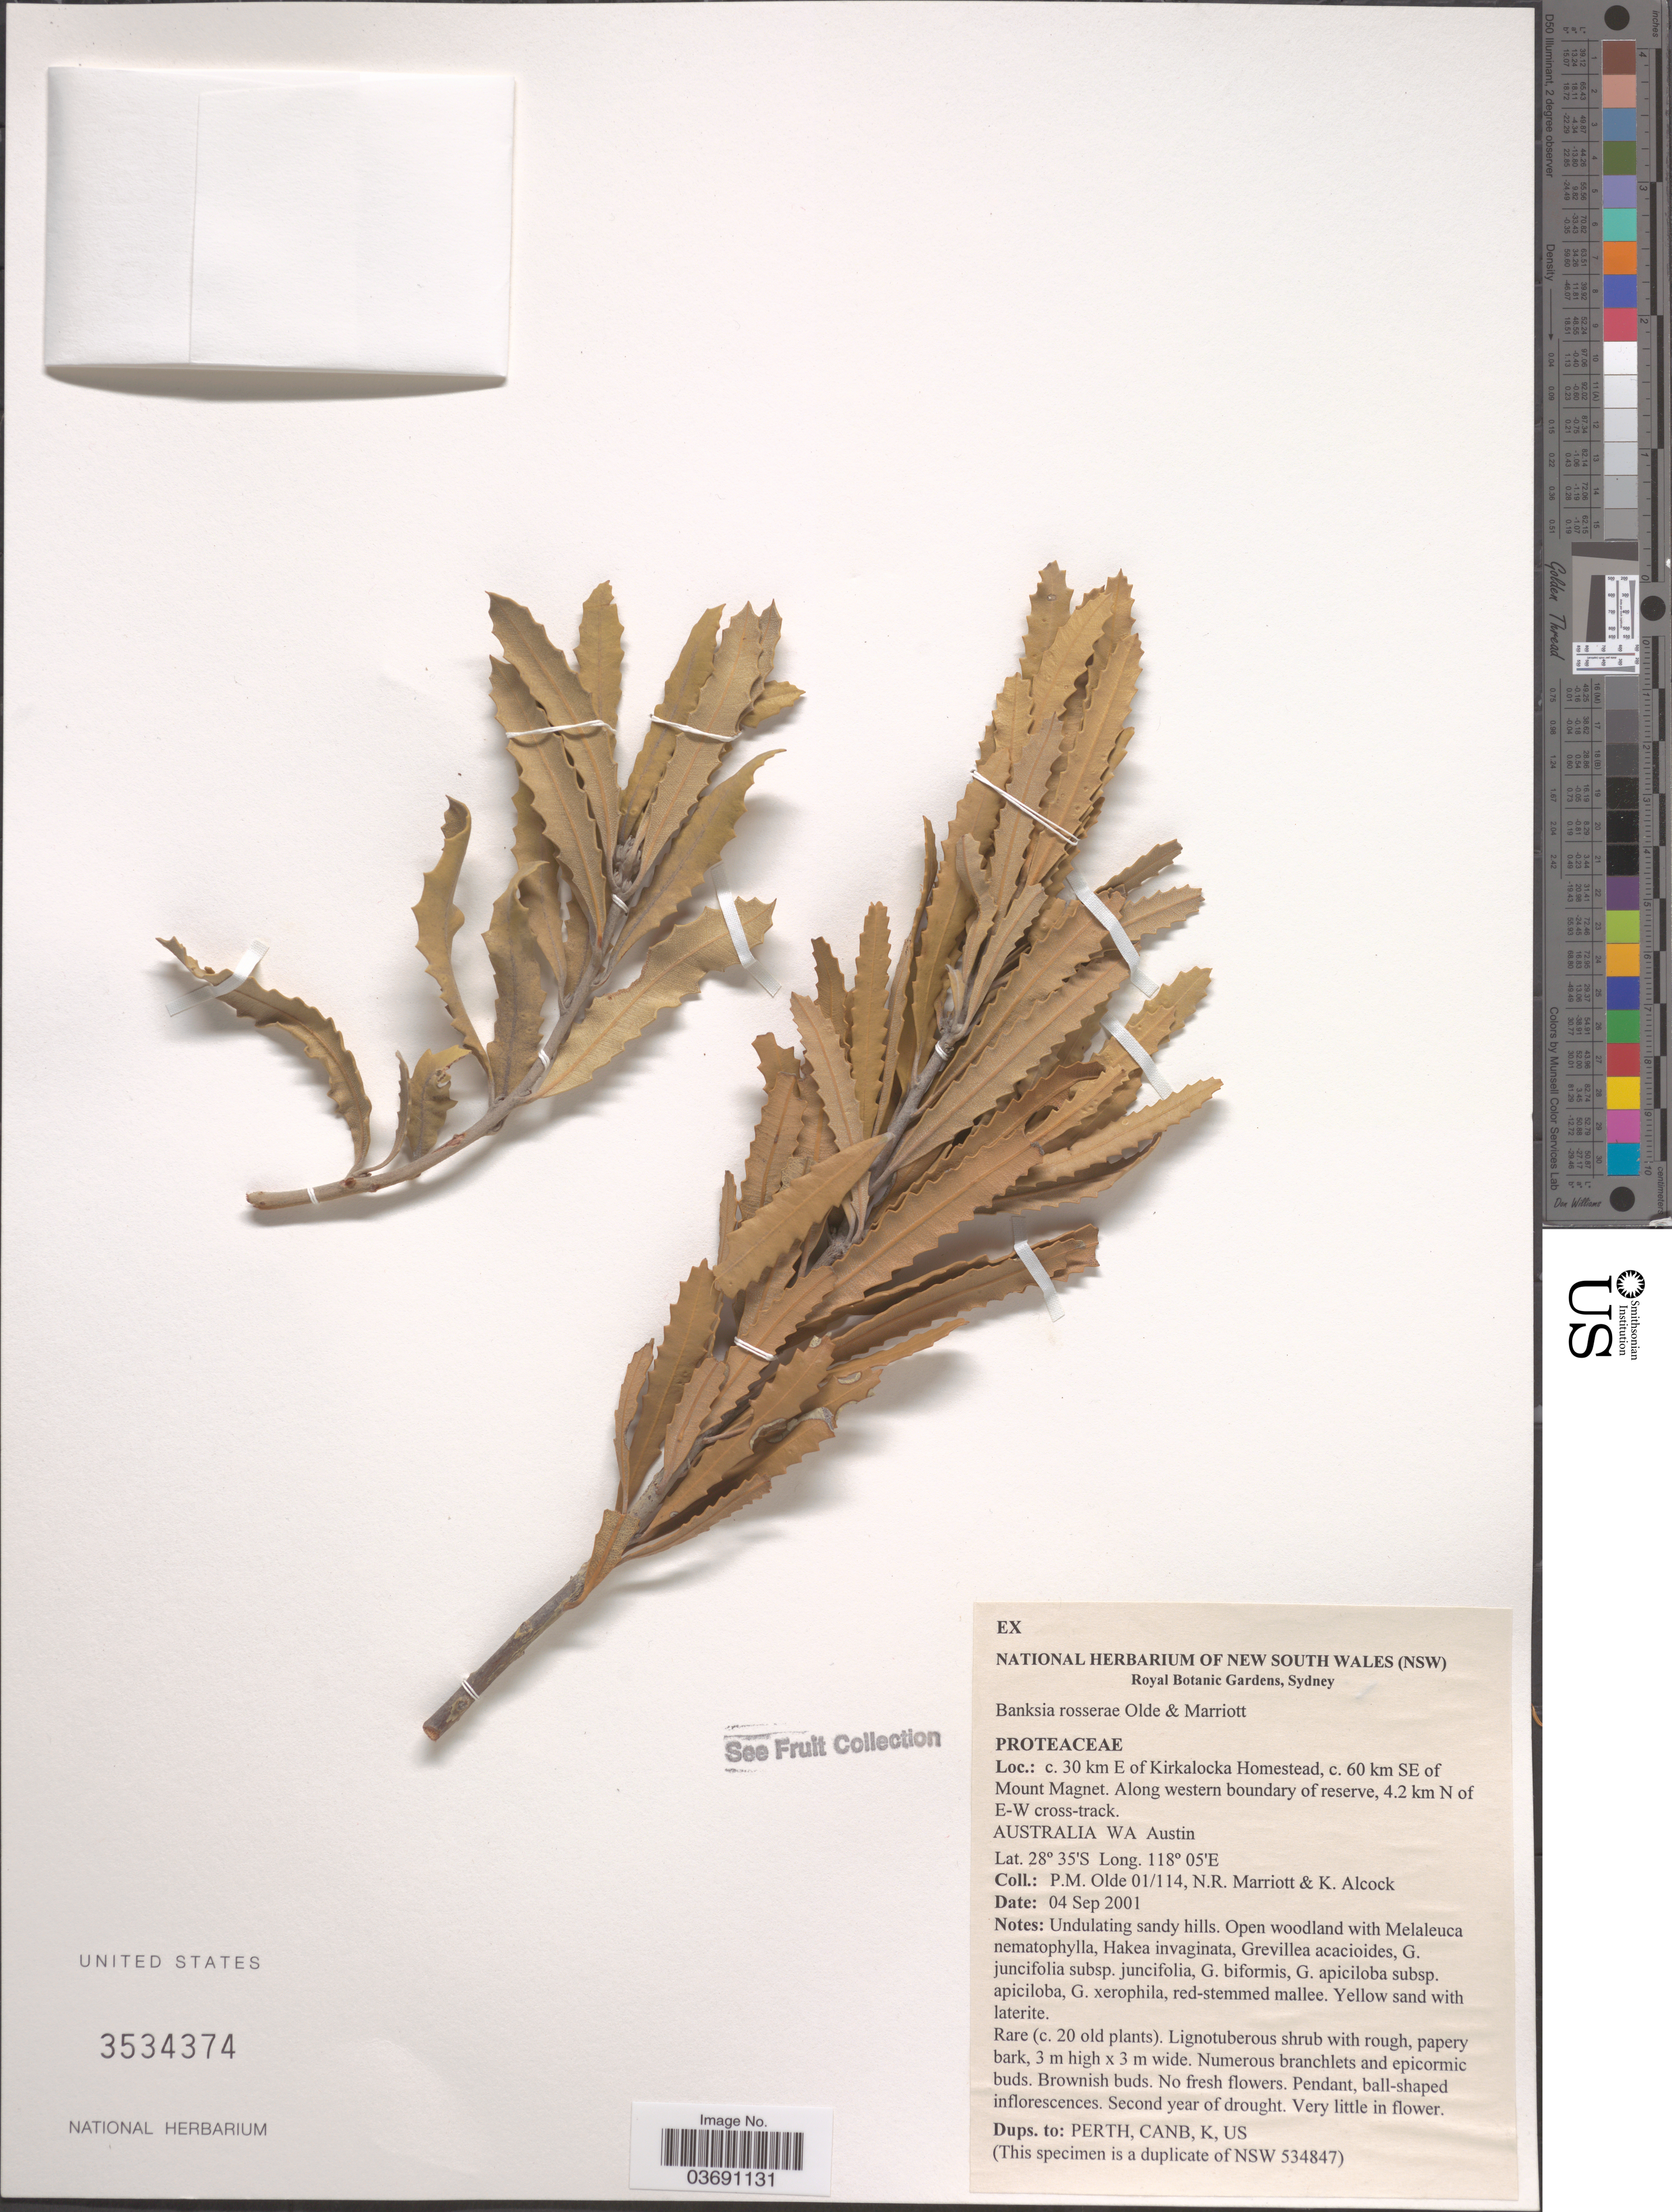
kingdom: Plantae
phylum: Tracheophyta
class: Magnoliopsida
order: Proteales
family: Proteaceae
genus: Banksia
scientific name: Banksia rosserae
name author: Olde & Marriott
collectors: P. Olde, N. Marriott & K. Alcock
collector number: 01/114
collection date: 2001-09-04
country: Australia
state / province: Western Australia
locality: C. 30 km E of Kirkalocka Homestead, c. 60 km SE of Mount Magnet. Along western boundary of reserve, 4.2 km N of E-W cross-track. Austin.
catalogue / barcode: US 3534374